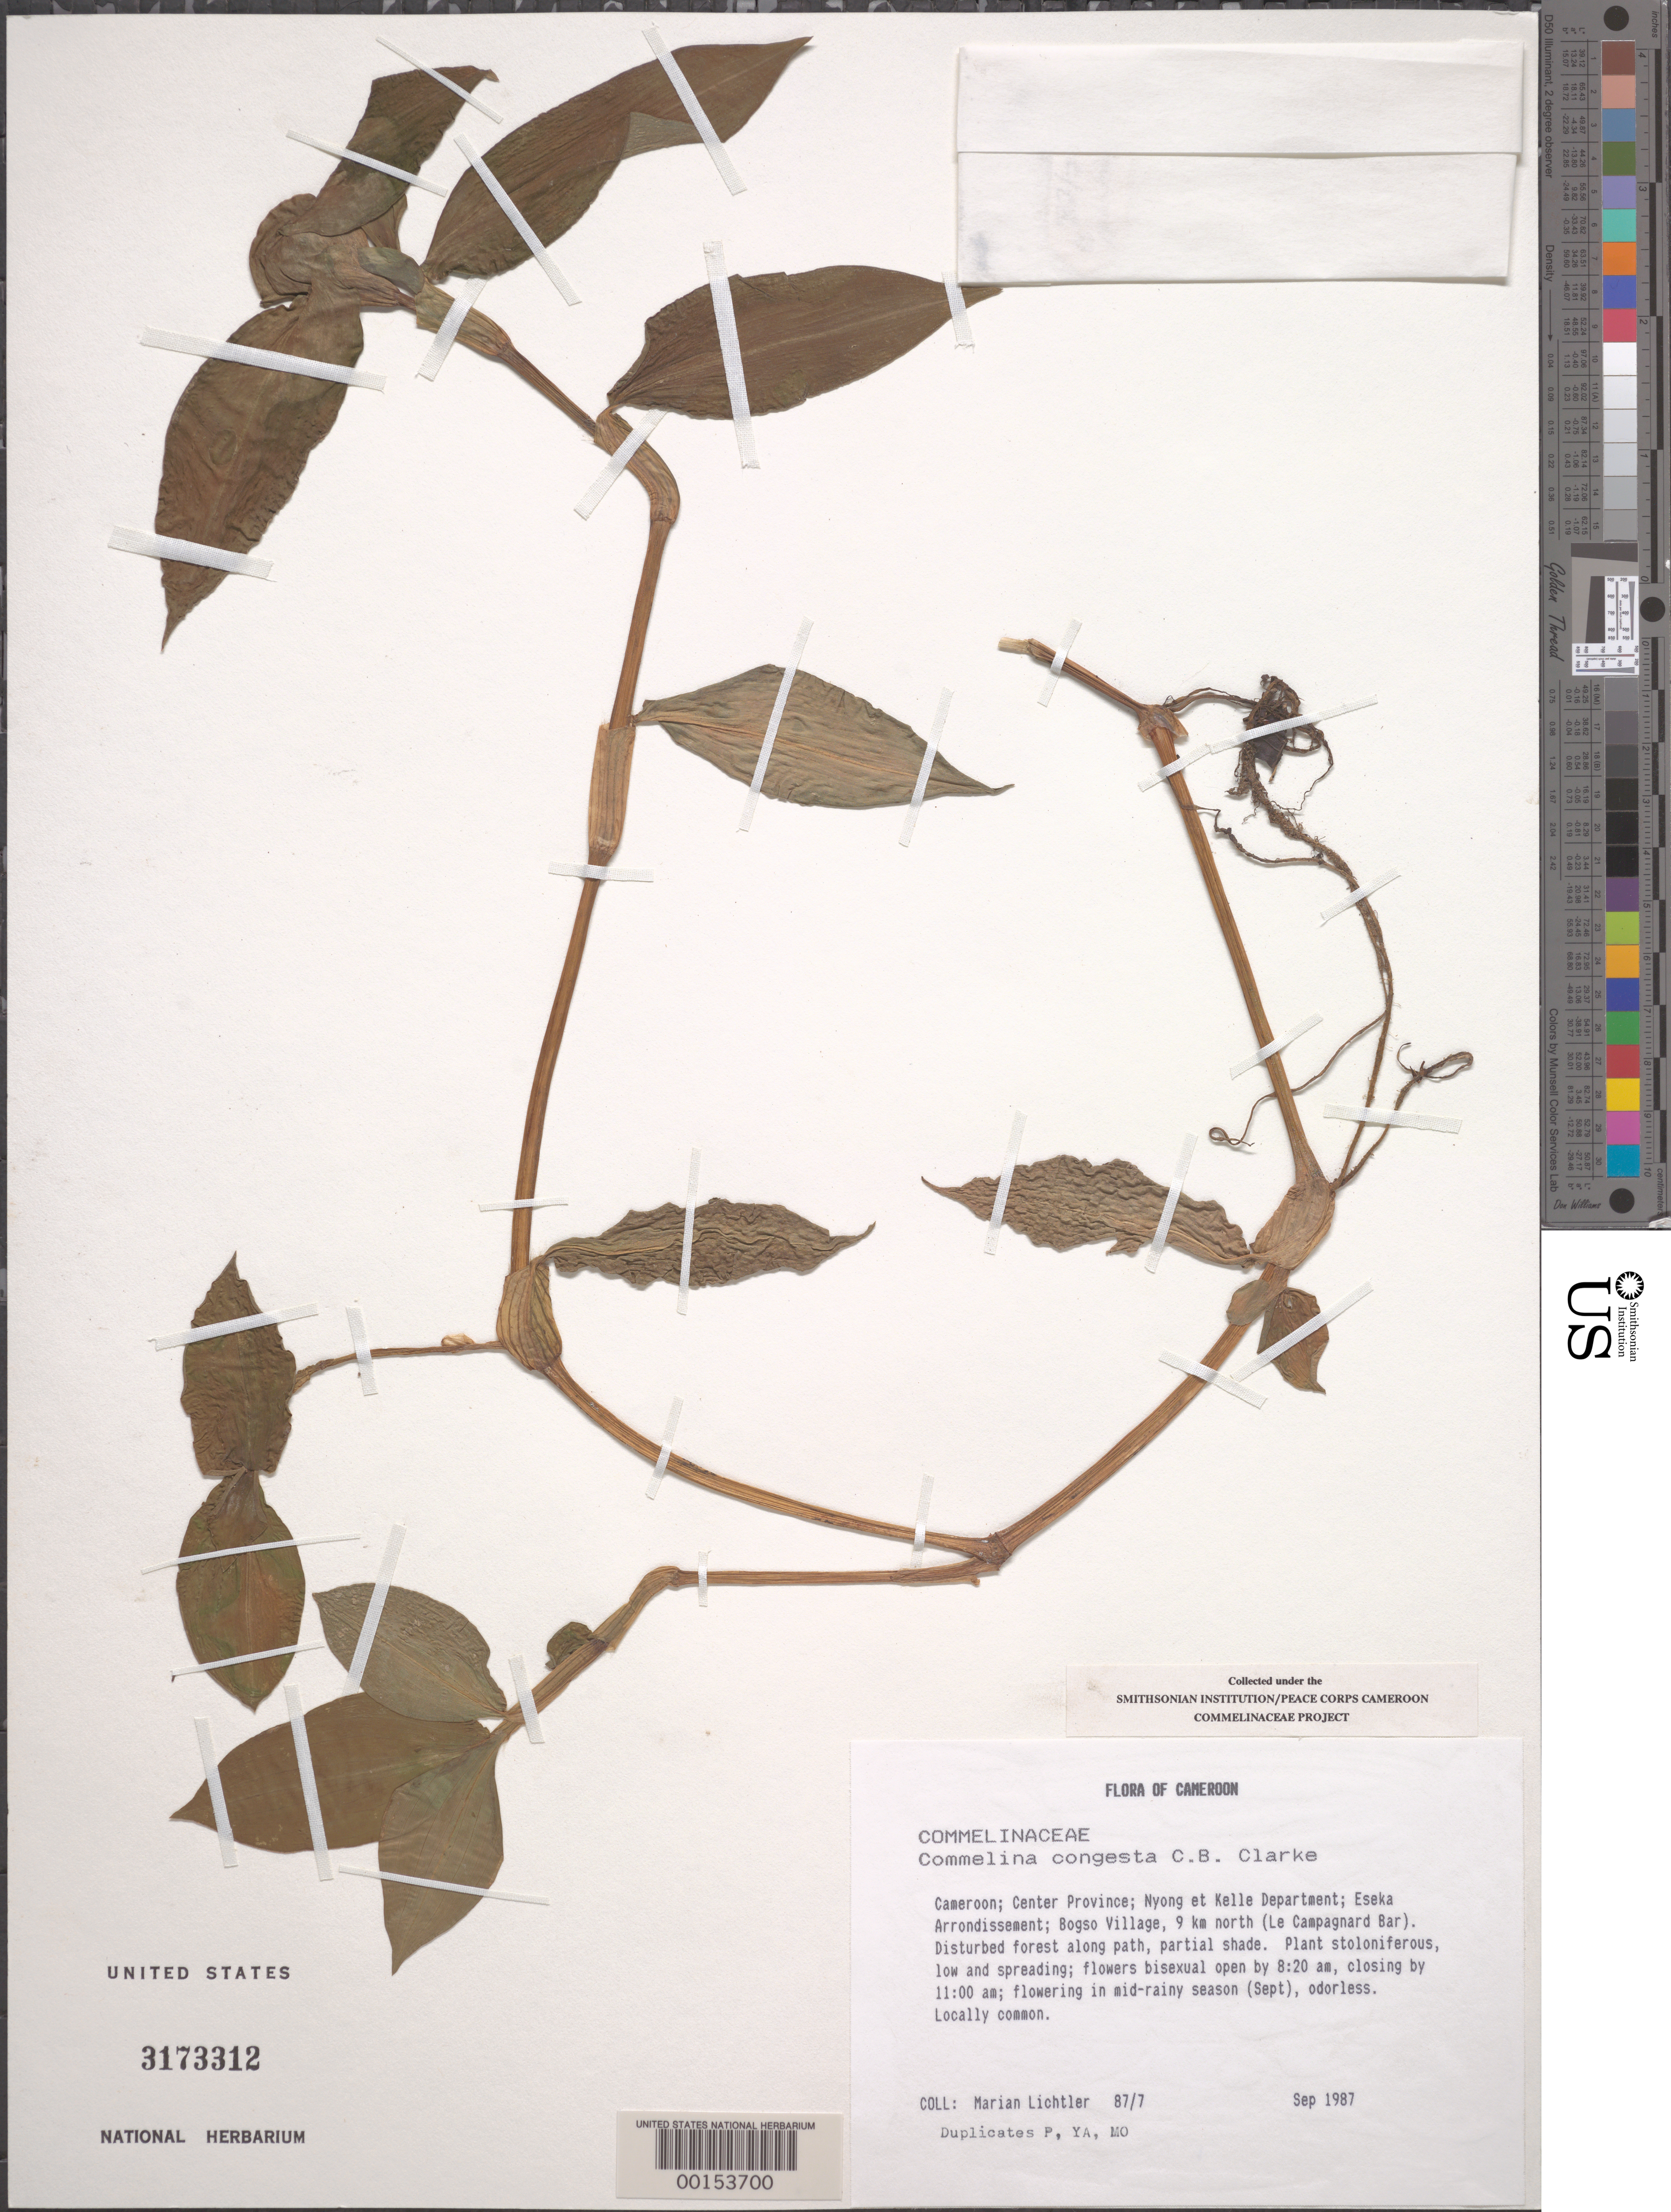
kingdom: Plantae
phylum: Tracheophyta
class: Liliopsida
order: Commelinales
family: Commelinaceae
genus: Commelina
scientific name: Commelina congesta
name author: C.B. Clarke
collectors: M. Lichtler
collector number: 87/7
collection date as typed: Sep 1987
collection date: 1987-09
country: Cameroon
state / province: Centre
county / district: Nyong-et-kélé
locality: Eseka arrondisement, bogso village, 9 km n, le campagnard bar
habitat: Disturbed forest along path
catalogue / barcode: US 3173312